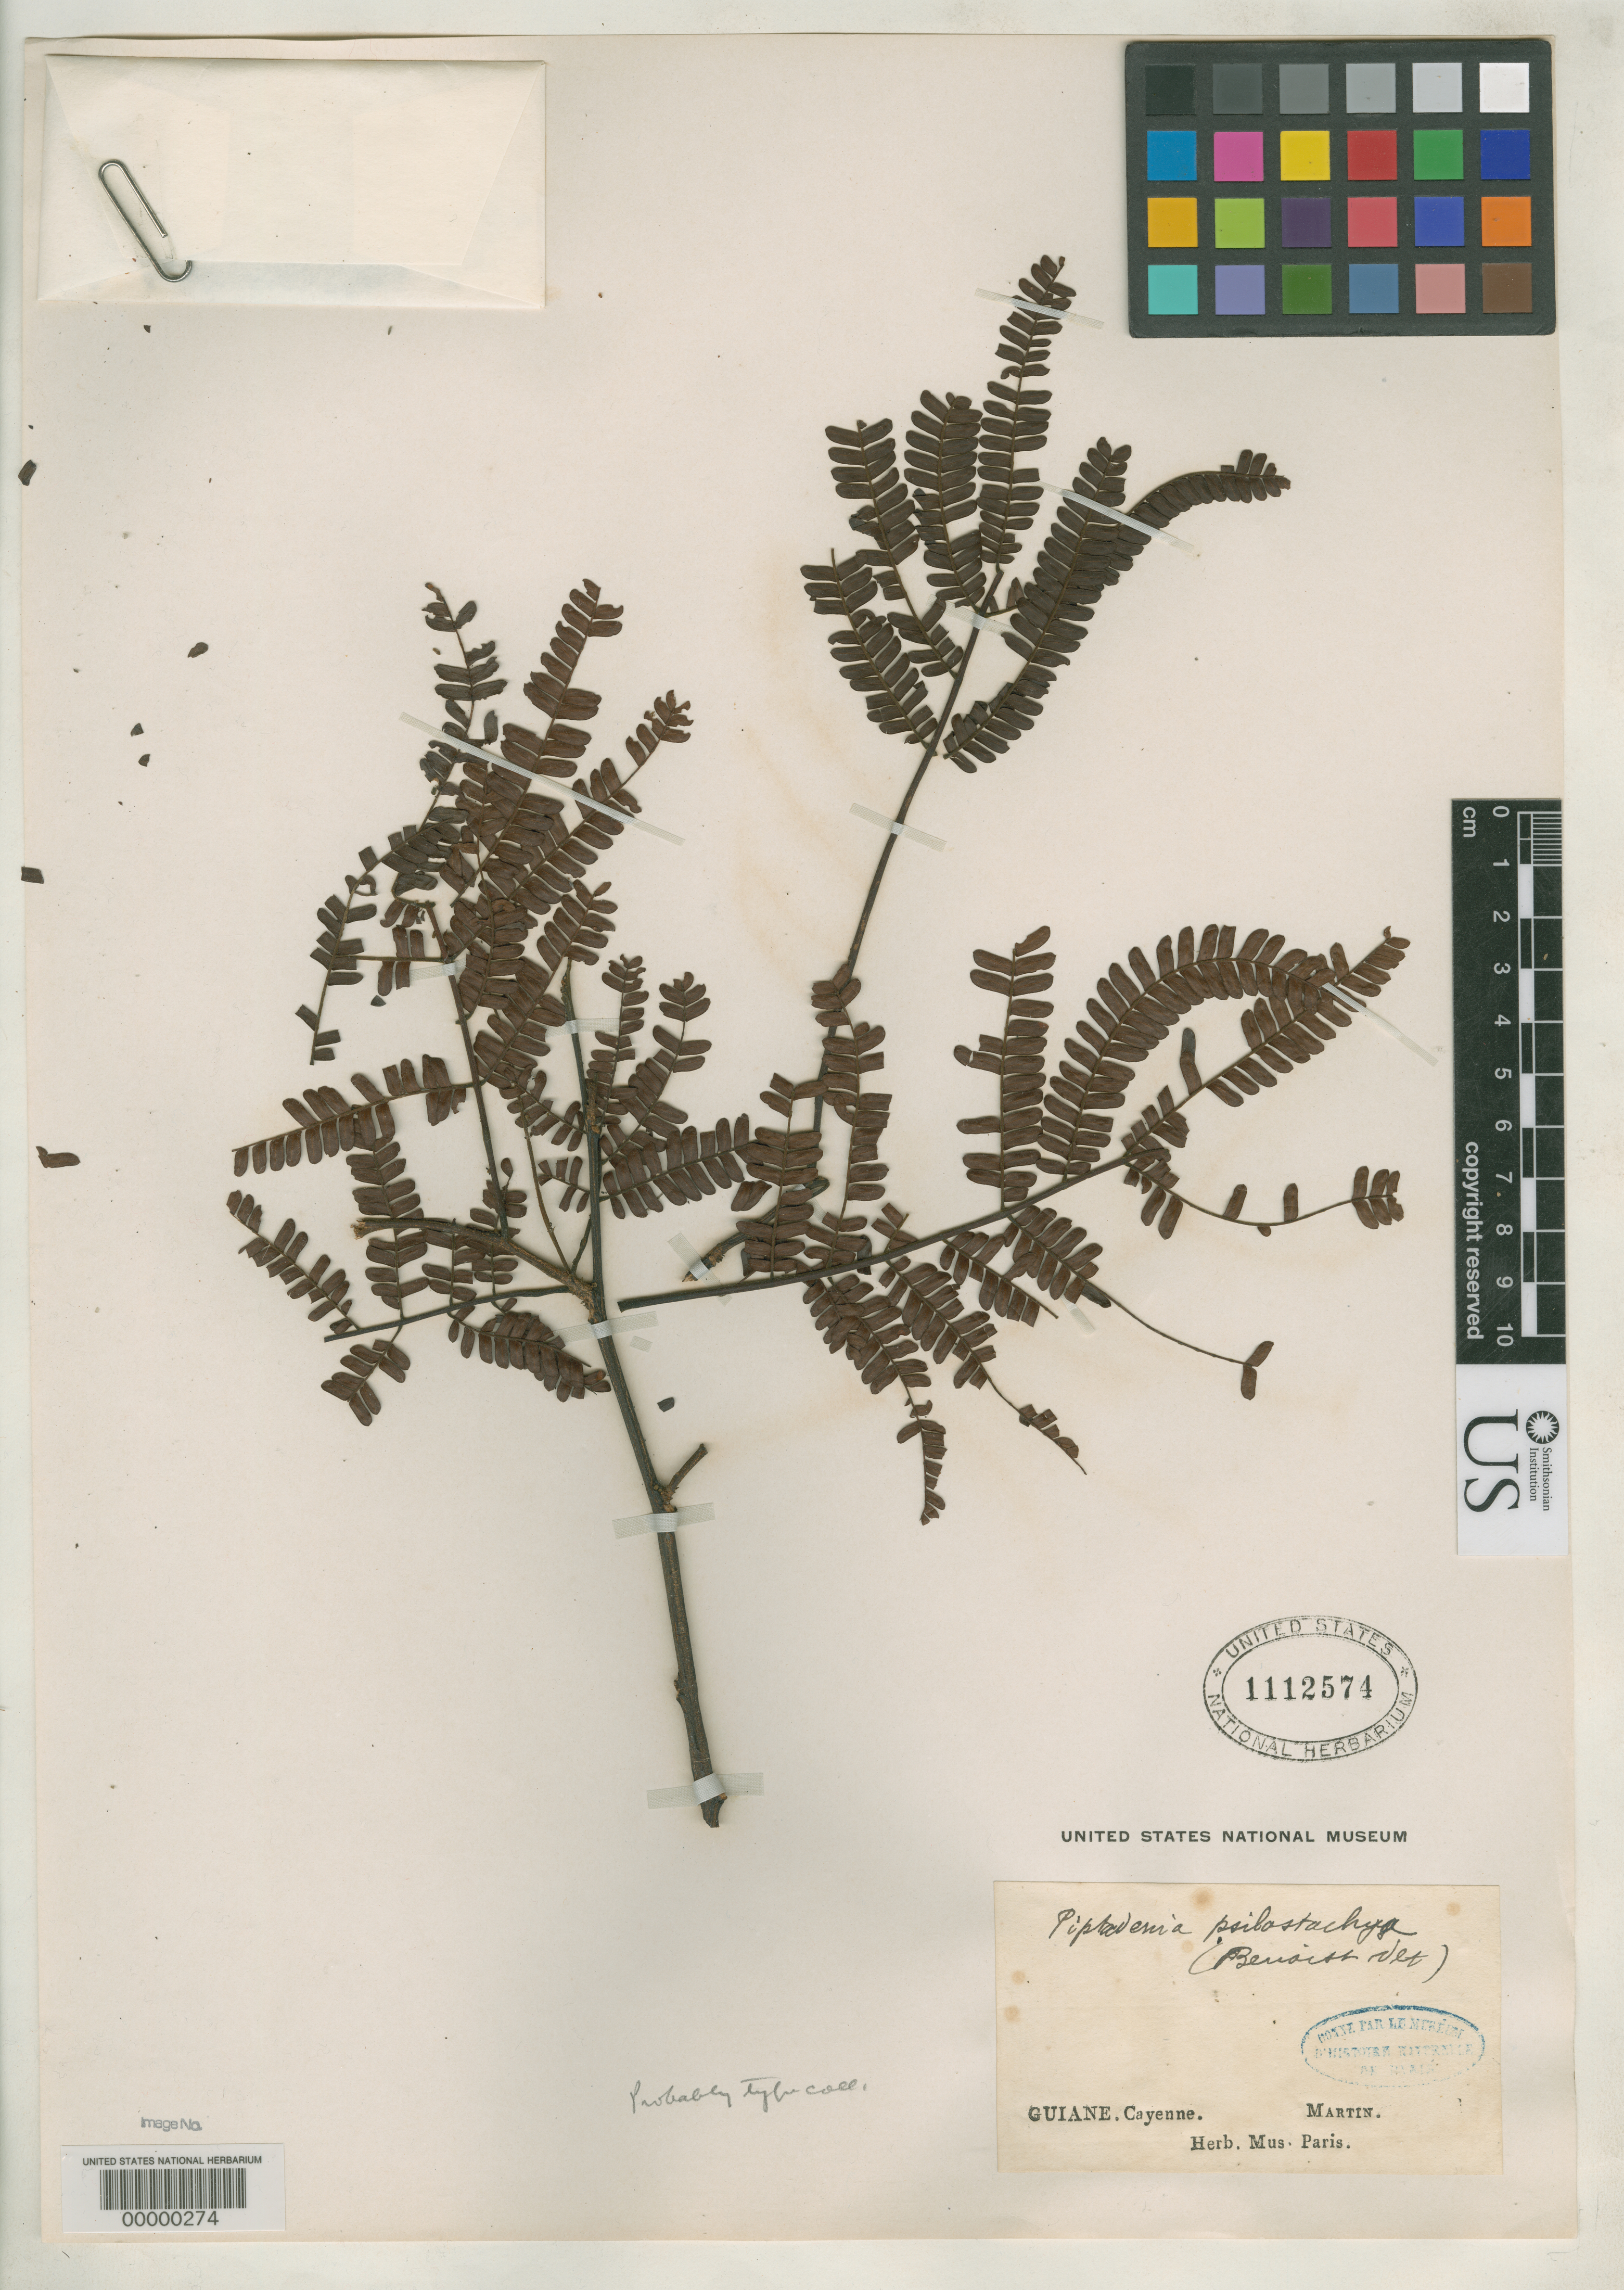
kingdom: Plantae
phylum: Tracheophyta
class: Magnoliopsida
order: Fabales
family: Fabaceae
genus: Acacia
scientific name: Acacia psilostachya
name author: DC.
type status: Type Fragment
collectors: W. Martin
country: French Guiana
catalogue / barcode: US 1112574